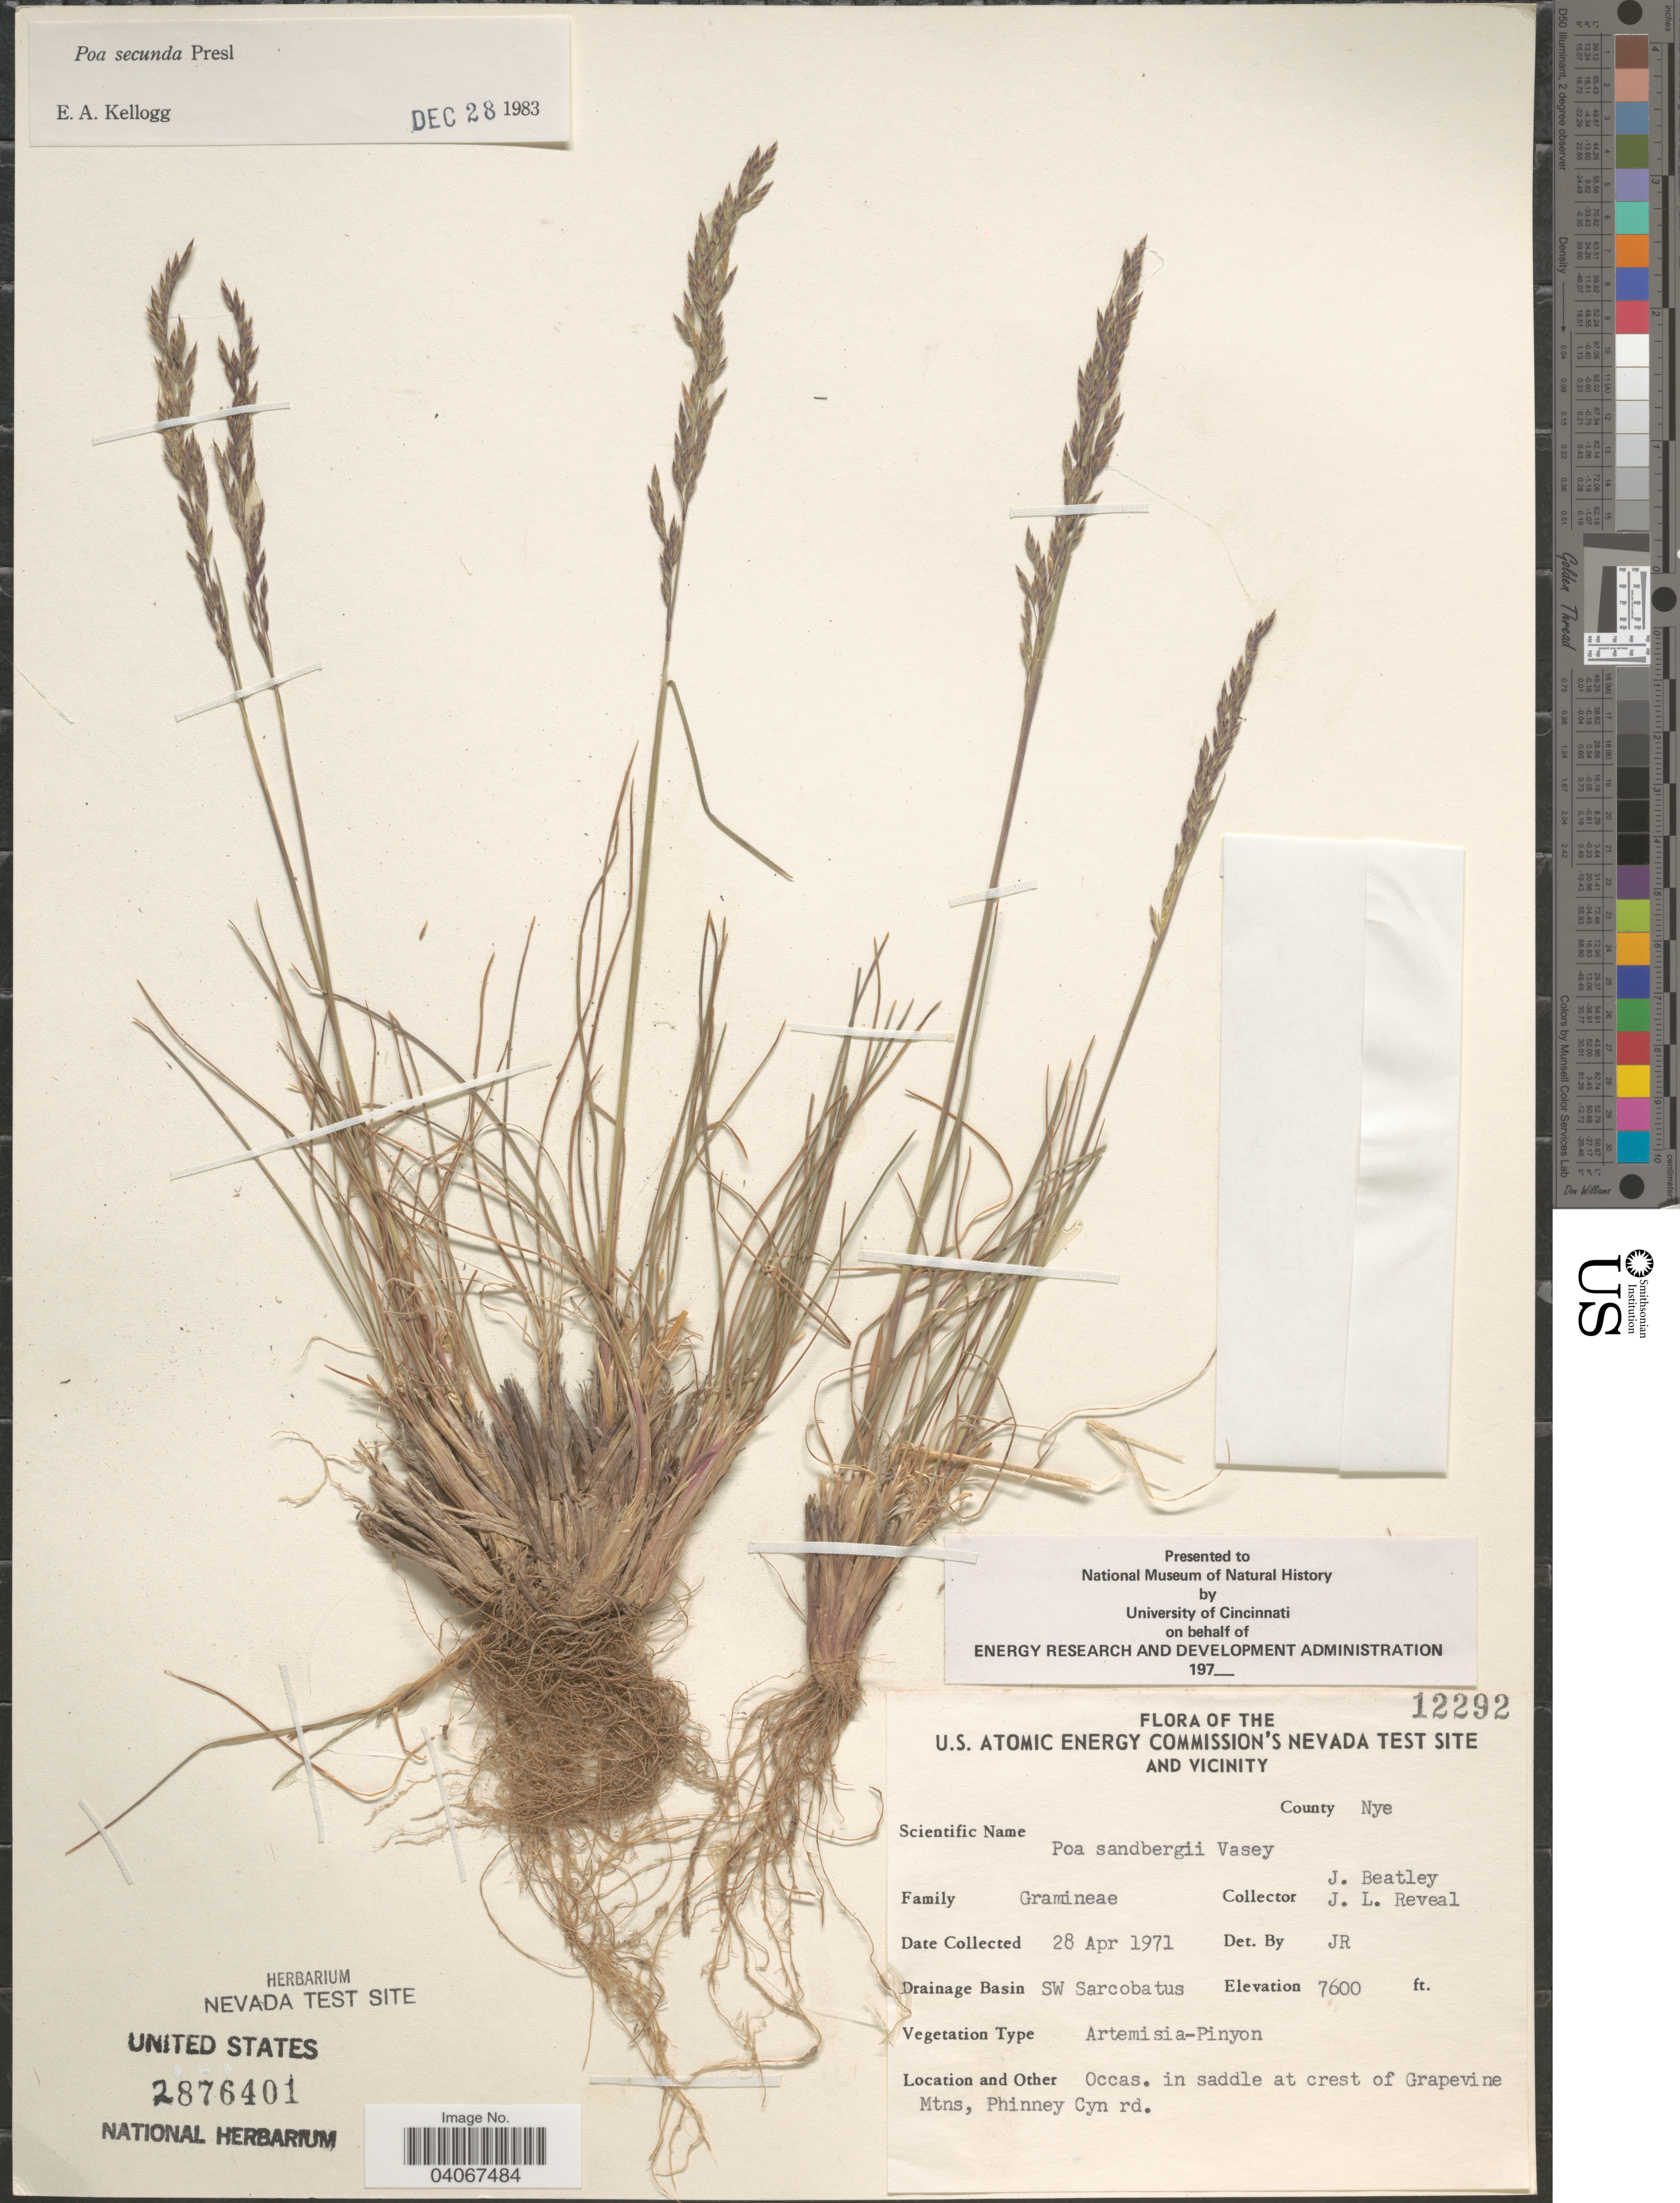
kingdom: Plantae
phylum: Tracheophyta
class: Liliopsida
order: Poales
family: Poaceae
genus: Poa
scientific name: Poa secunda subsp. secunda var. secunda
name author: J. Presl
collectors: J. C. Beatley & J. L. Reveal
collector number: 12292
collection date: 1971-04-28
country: United States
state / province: Nevada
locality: The U.S. Atomic Energy Commission's Nevada Test Site and Vicinity. County Nye. Drainage Basin SW Sarcobatus. In saddle at crest of Grapevine Mtns, Phinney Cyn rd.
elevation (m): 2316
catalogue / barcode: US 2876401